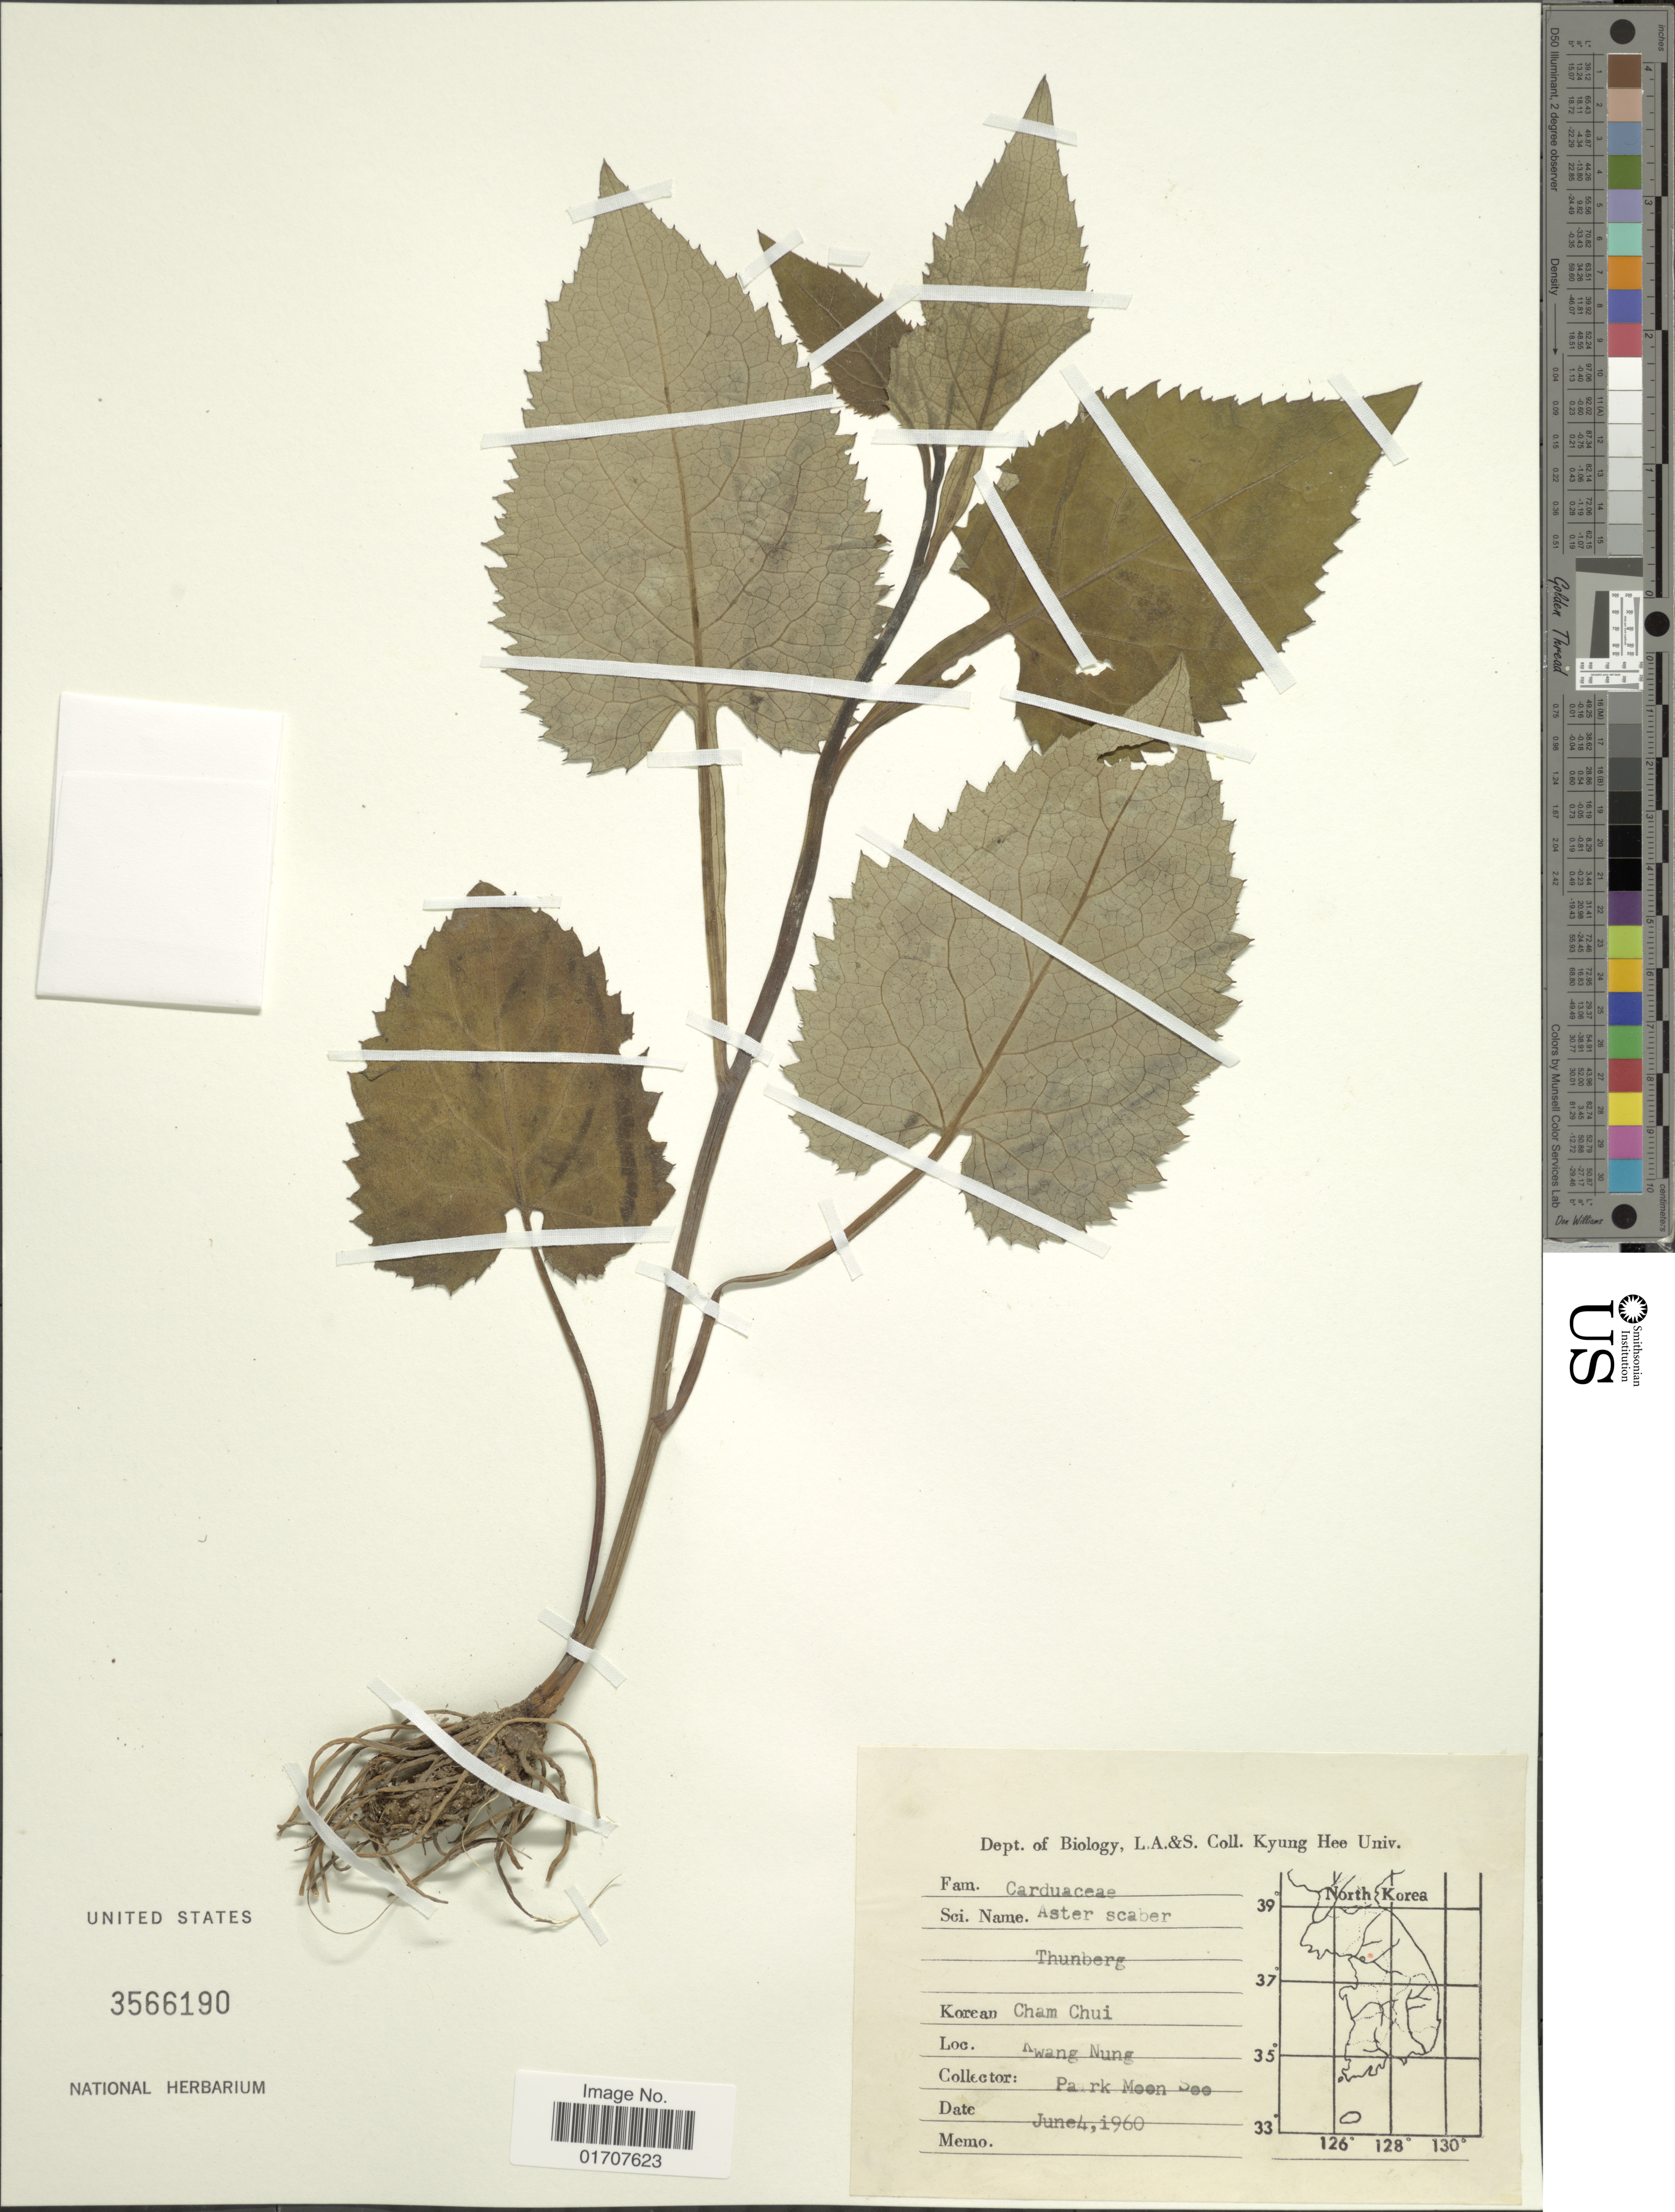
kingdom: Plantae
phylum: Tracheophyta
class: Magnoliopsida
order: Asterales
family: Asteraceae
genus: Doellingeria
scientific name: Doellingeria scaber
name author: (Thunb.) Nees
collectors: M. Park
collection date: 1960-06-04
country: South Korea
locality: Kwang Nung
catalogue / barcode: US 3566190